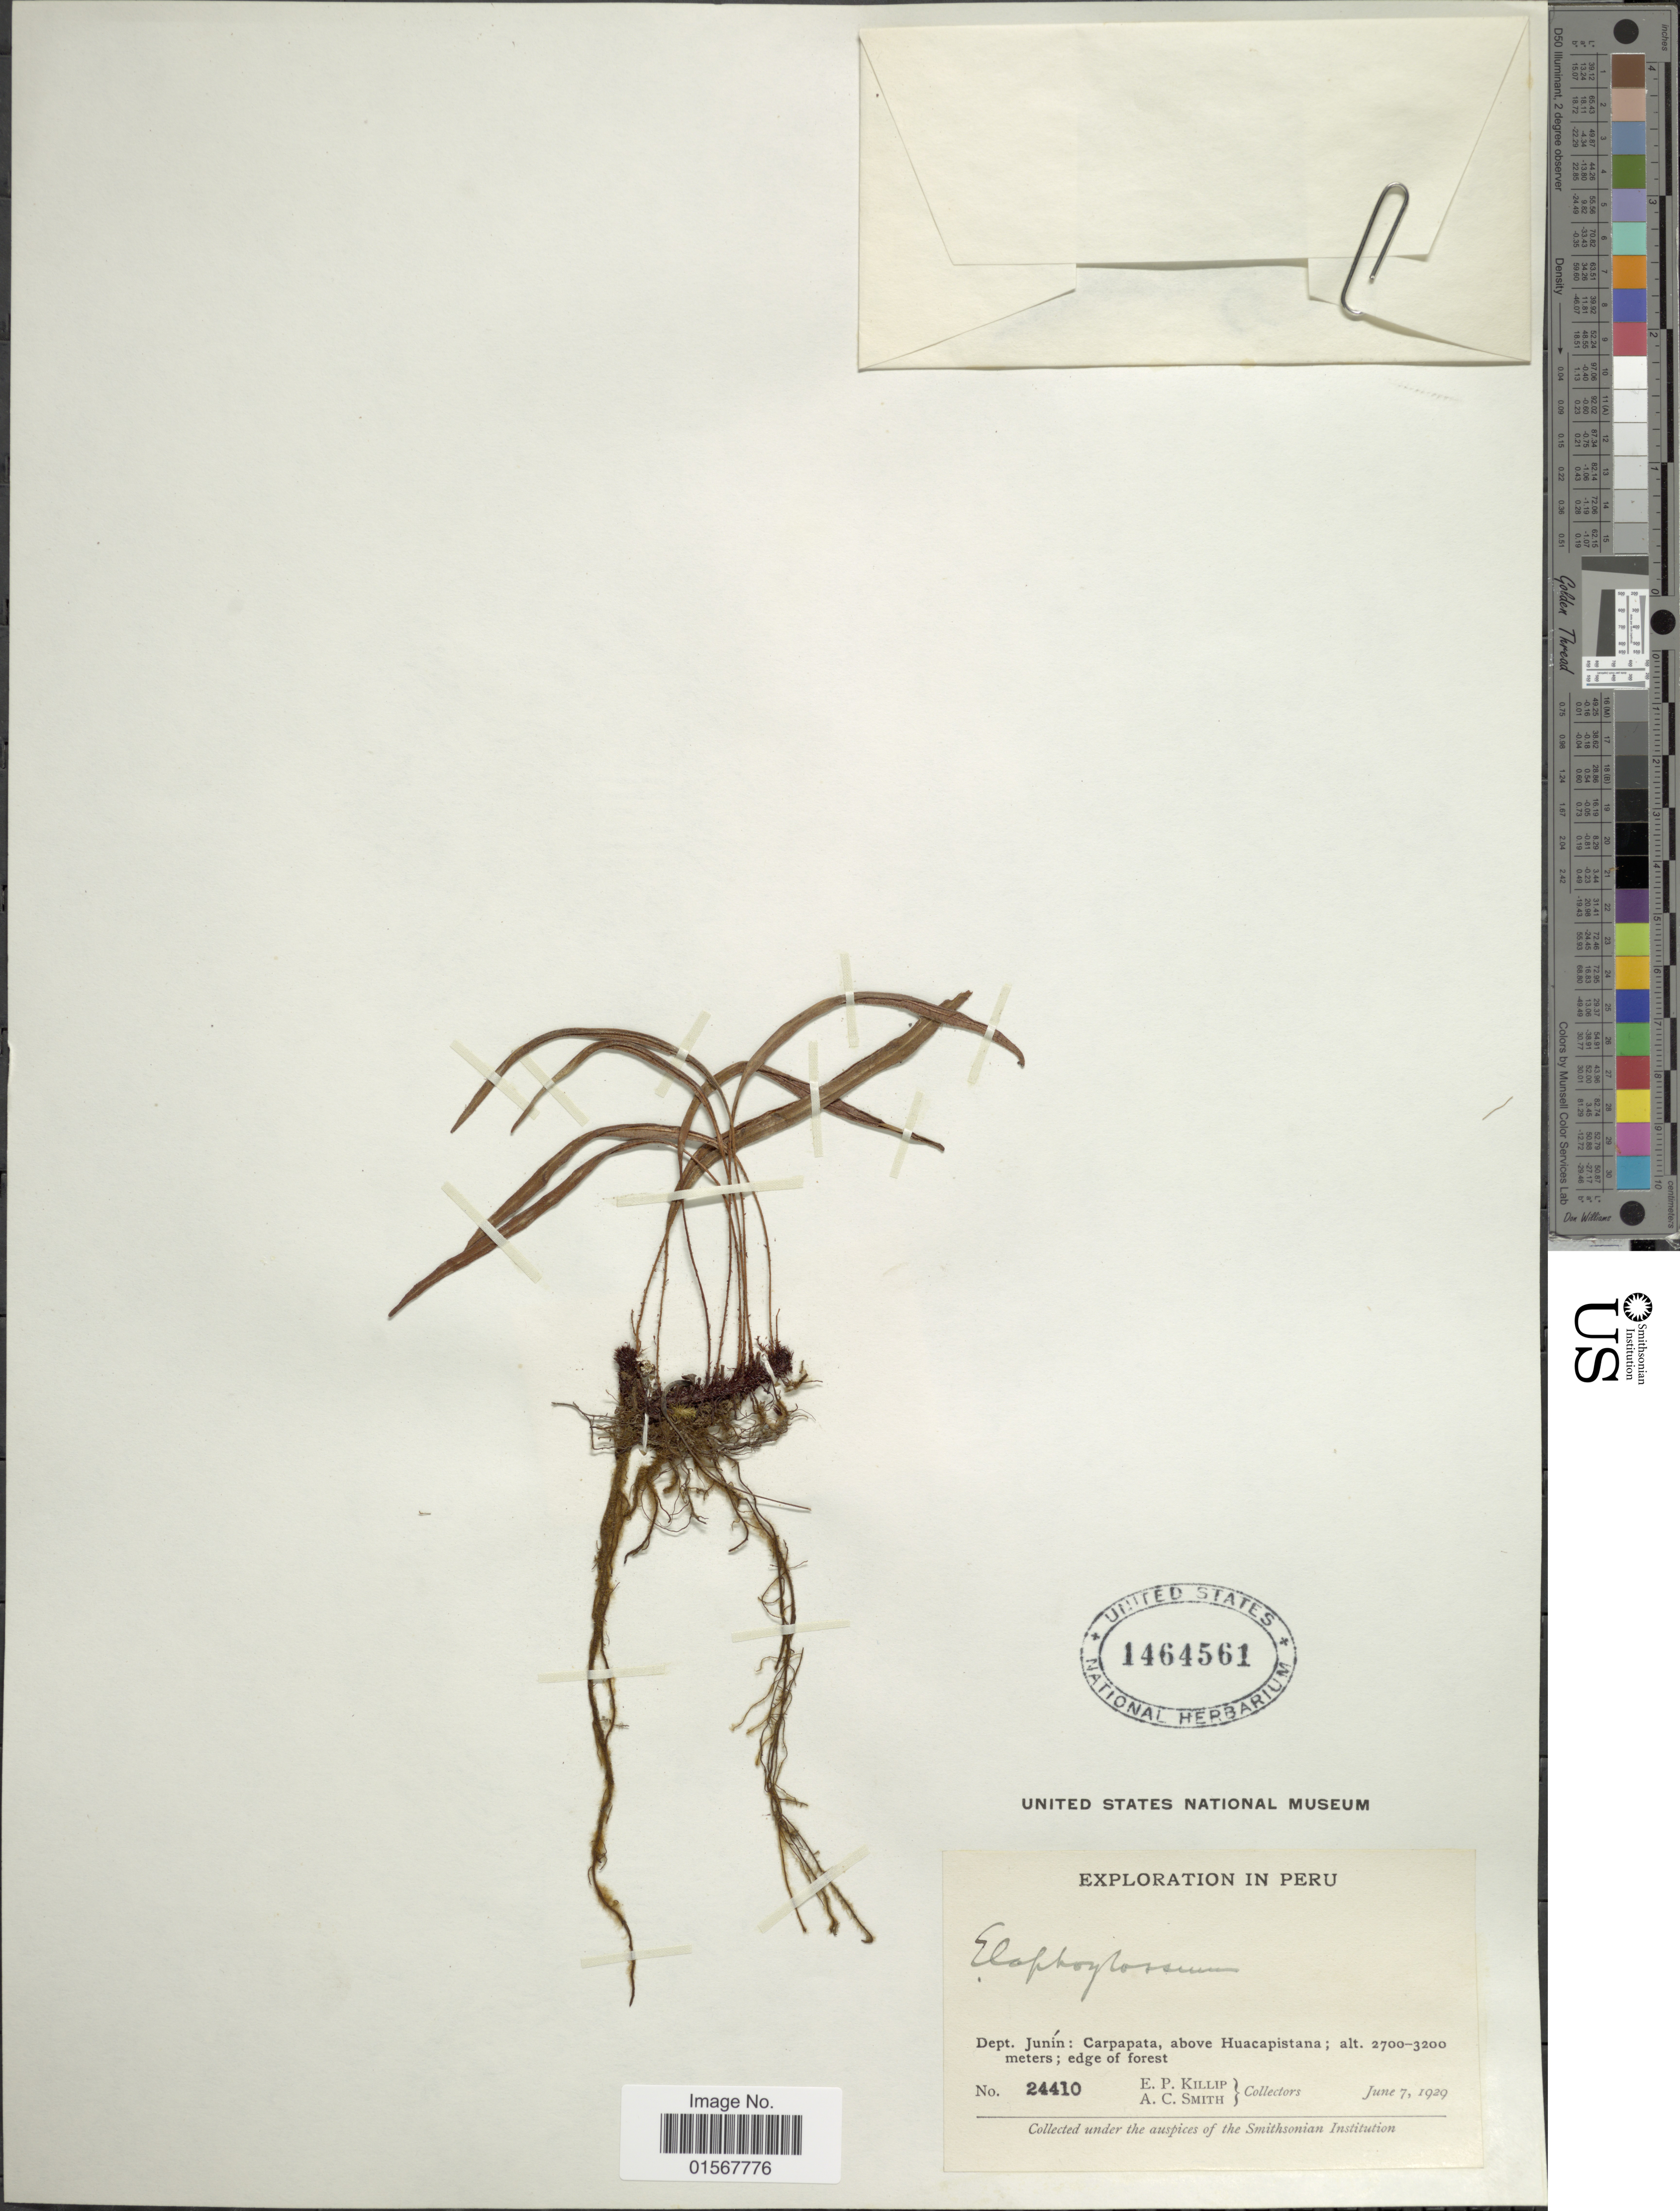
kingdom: Plantae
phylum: Tracheophyta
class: Polypodiopsida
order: Polypodiales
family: Dryopteridaceae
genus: Elaphoglossum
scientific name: Elaphoglossum tenuiculum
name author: (Fée) Baker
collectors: E. P. Killip & A. C. Smith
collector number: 24410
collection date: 1929-06-07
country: Peru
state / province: Junín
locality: Dept. Junin : Carpapata, above Huacapistana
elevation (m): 2700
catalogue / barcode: US 1464561